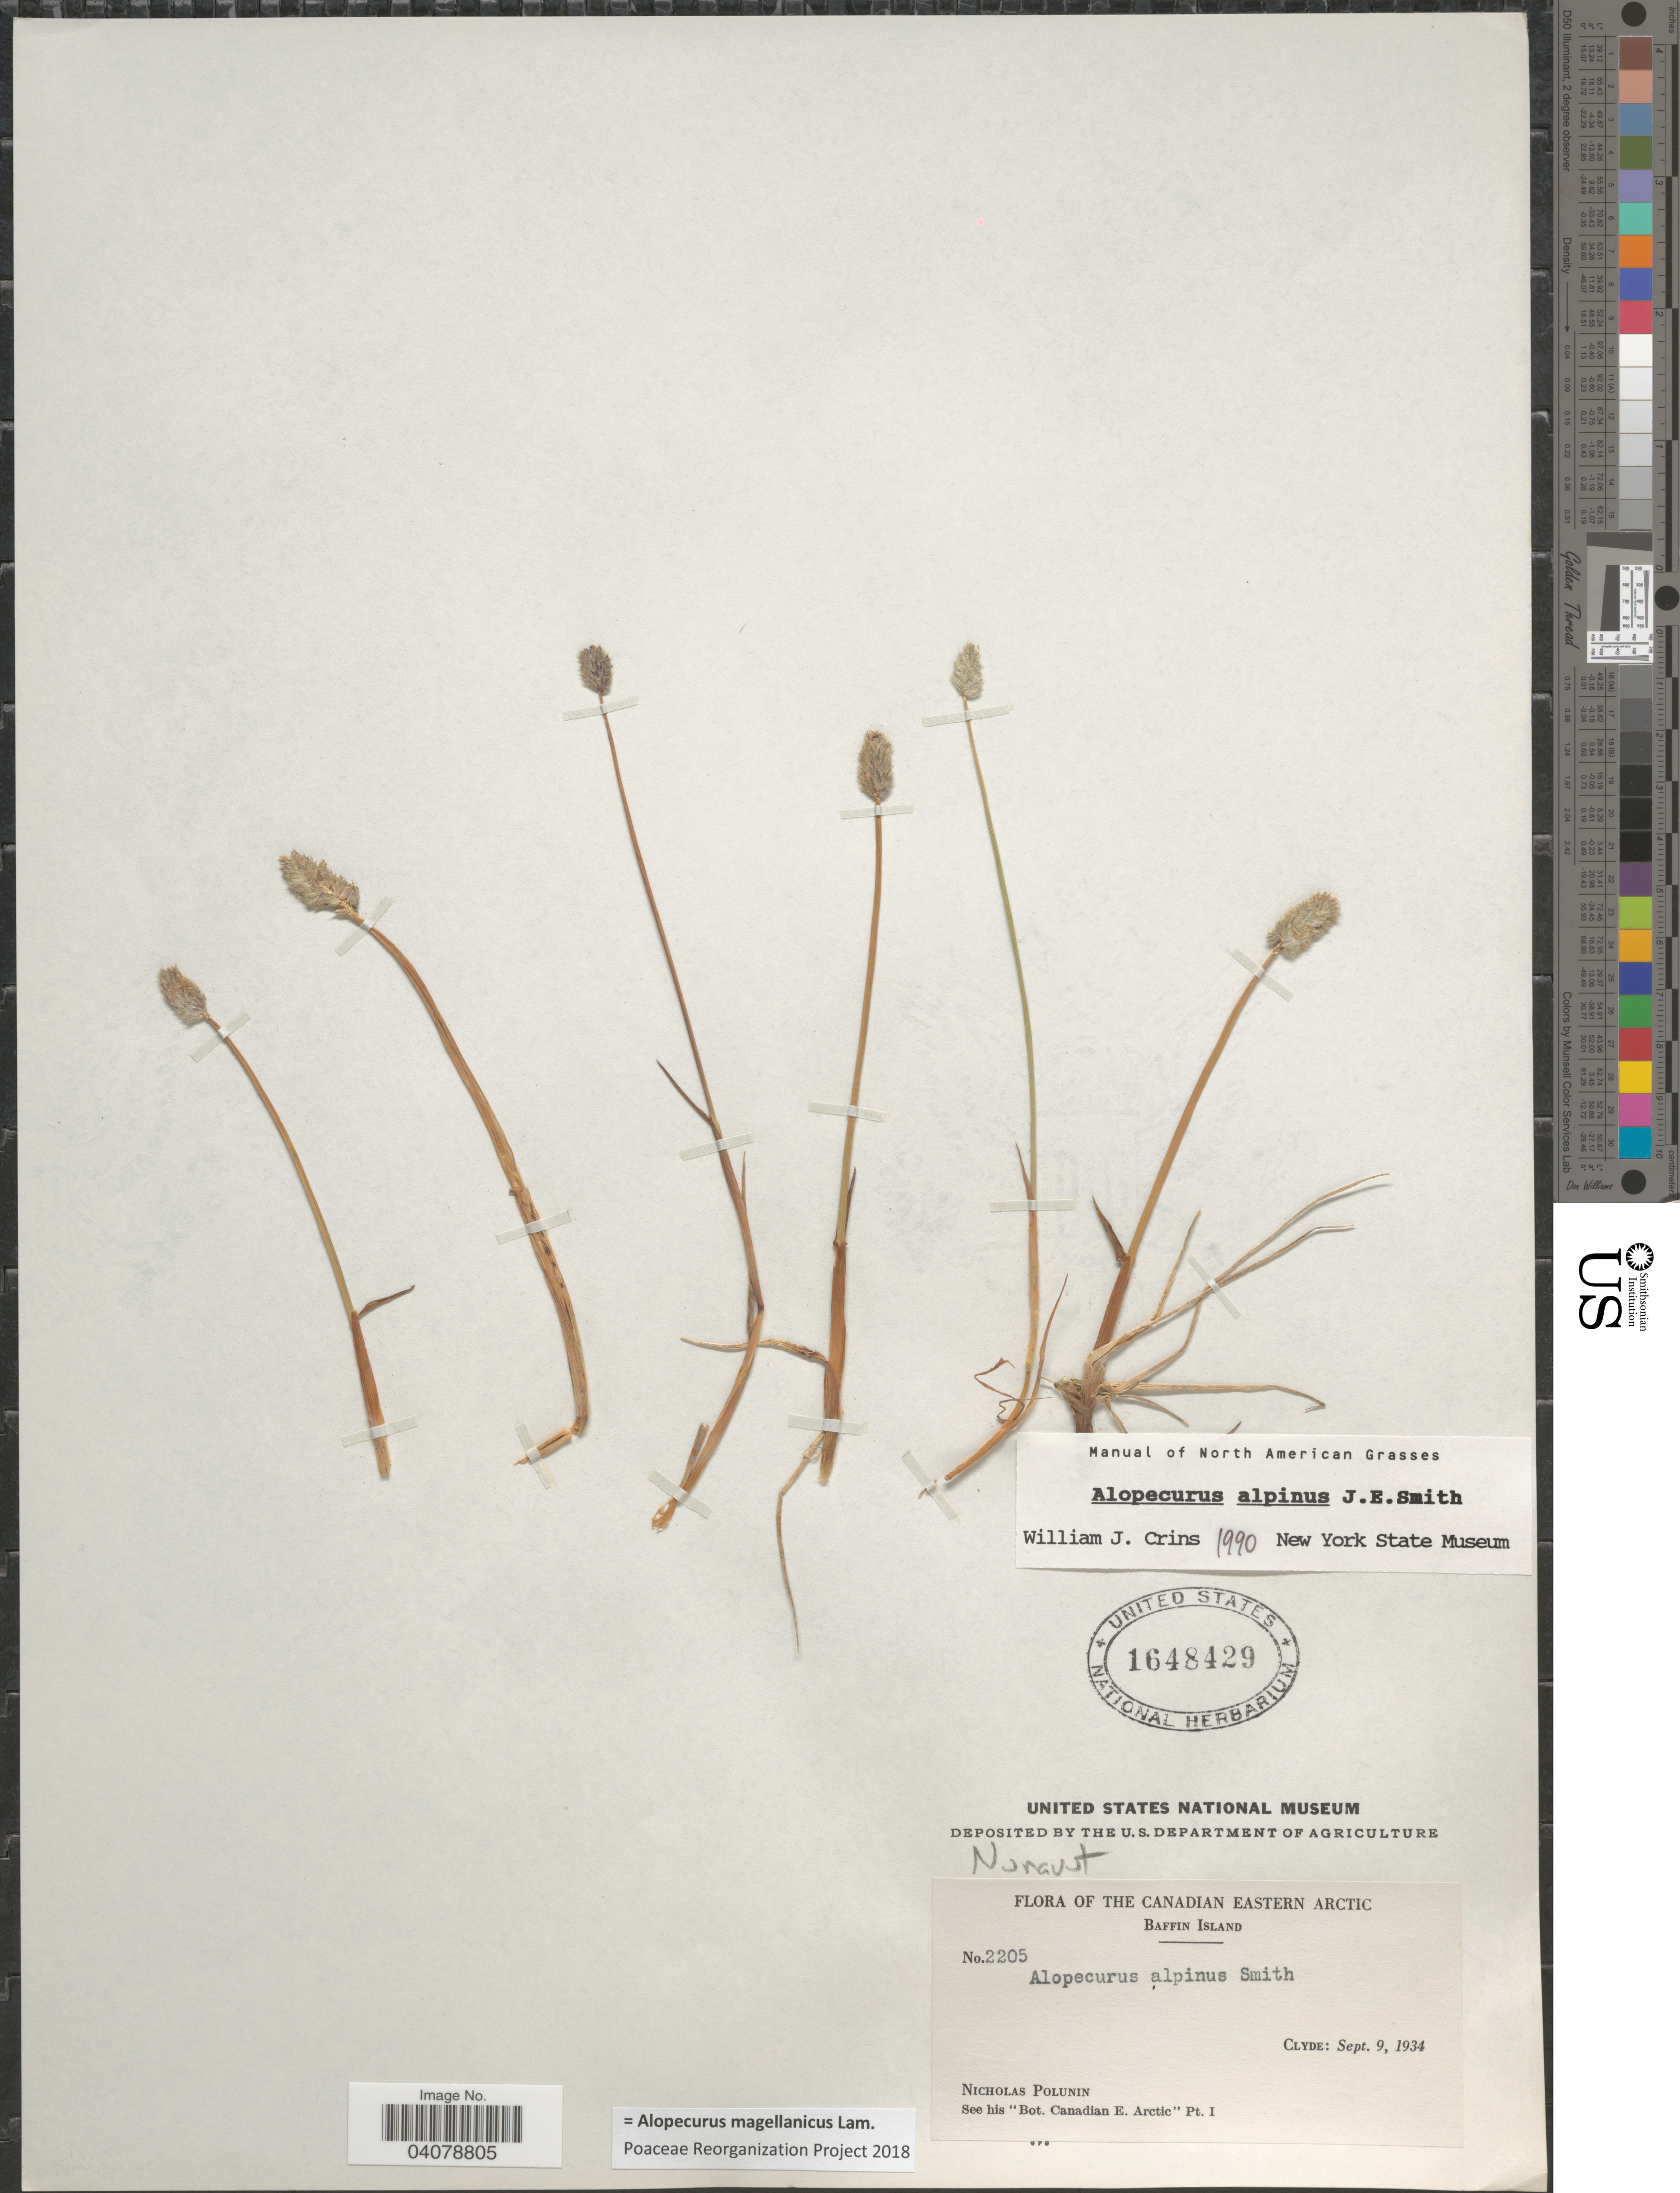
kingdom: Plantae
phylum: Tracheophyta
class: Liliopsida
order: Poales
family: Poaceae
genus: Alopecurus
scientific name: Alopecurus magellanicus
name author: Lam.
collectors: N. V. Polunin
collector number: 2205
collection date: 1934-09-09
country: Canada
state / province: Nunavut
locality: The Canadian Eastern Arctic. Baffin Island. Clyde.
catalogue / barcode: US 1648429